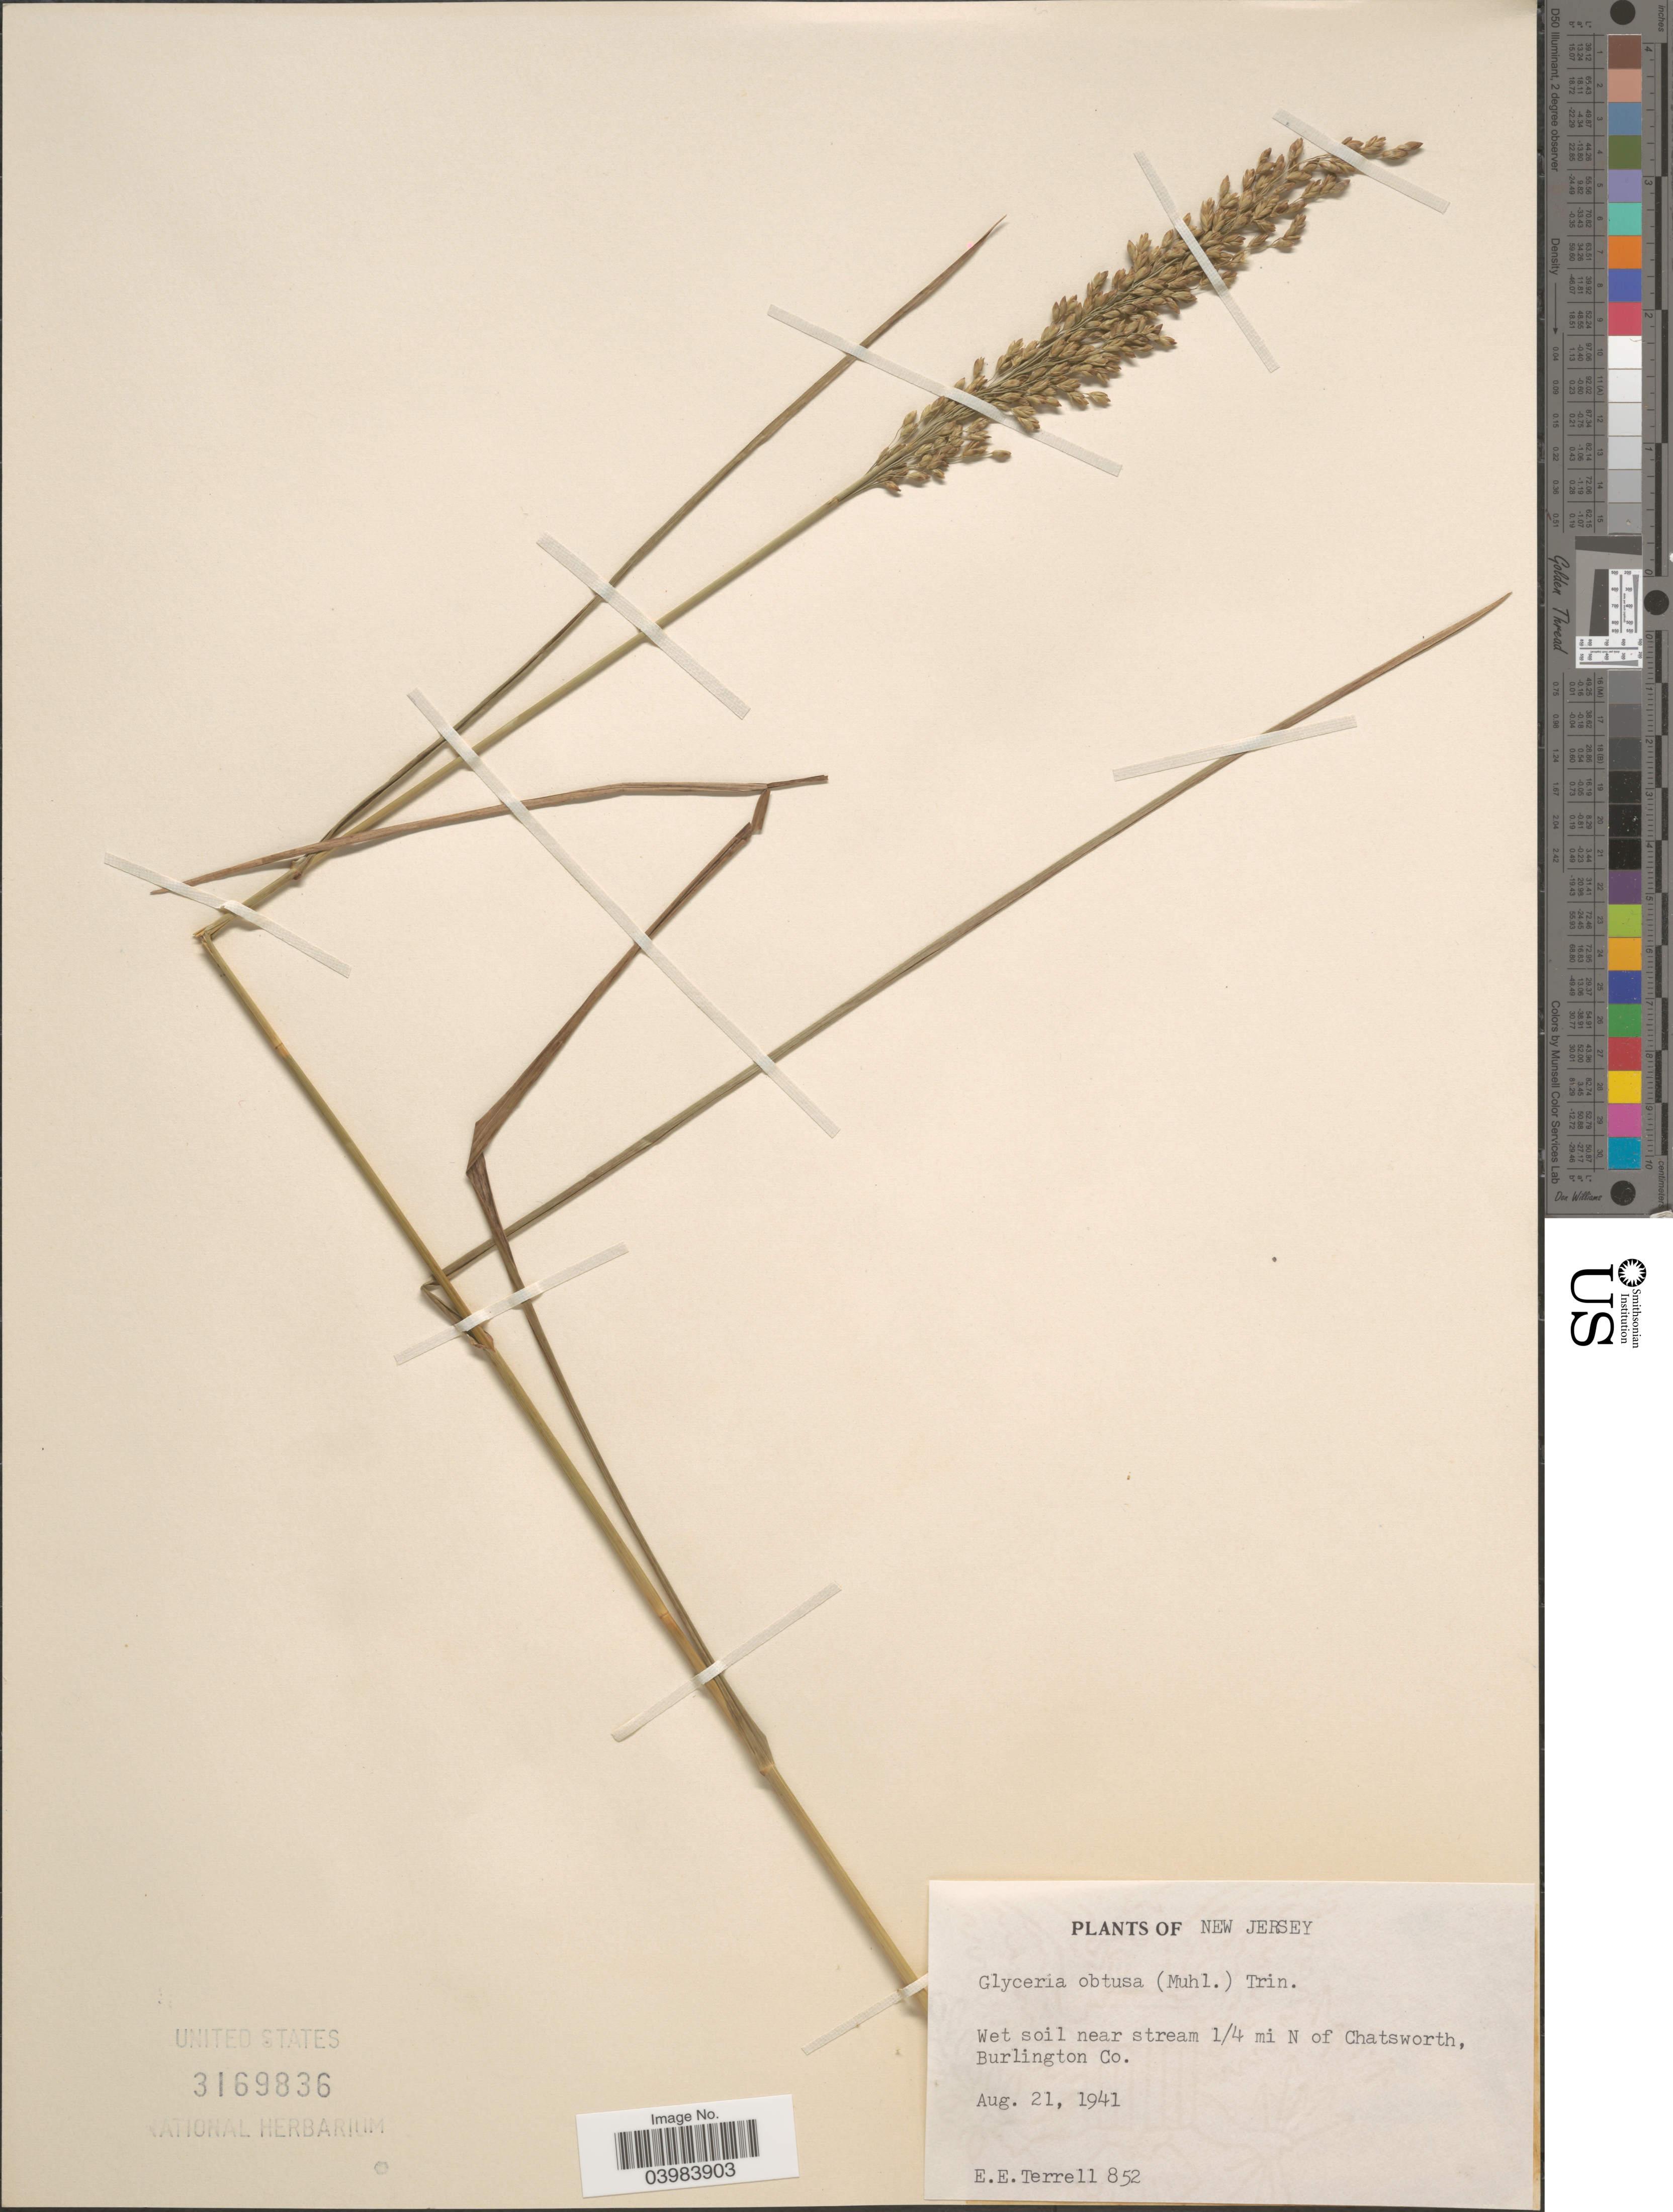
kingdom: Plantae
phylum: Tracheophyta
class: Liliopsida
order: Poales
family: Poaceae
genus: Glyceria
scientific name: Glyceria obtusa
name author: (Muhl.) Trin.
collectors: E. E. Terrell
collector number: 852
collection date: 1941-08-21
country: United States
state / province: New Jersey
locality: Wet soil near stream ¼ mi N of Chatsworth, Burlington Co.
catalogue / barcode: US 3169836